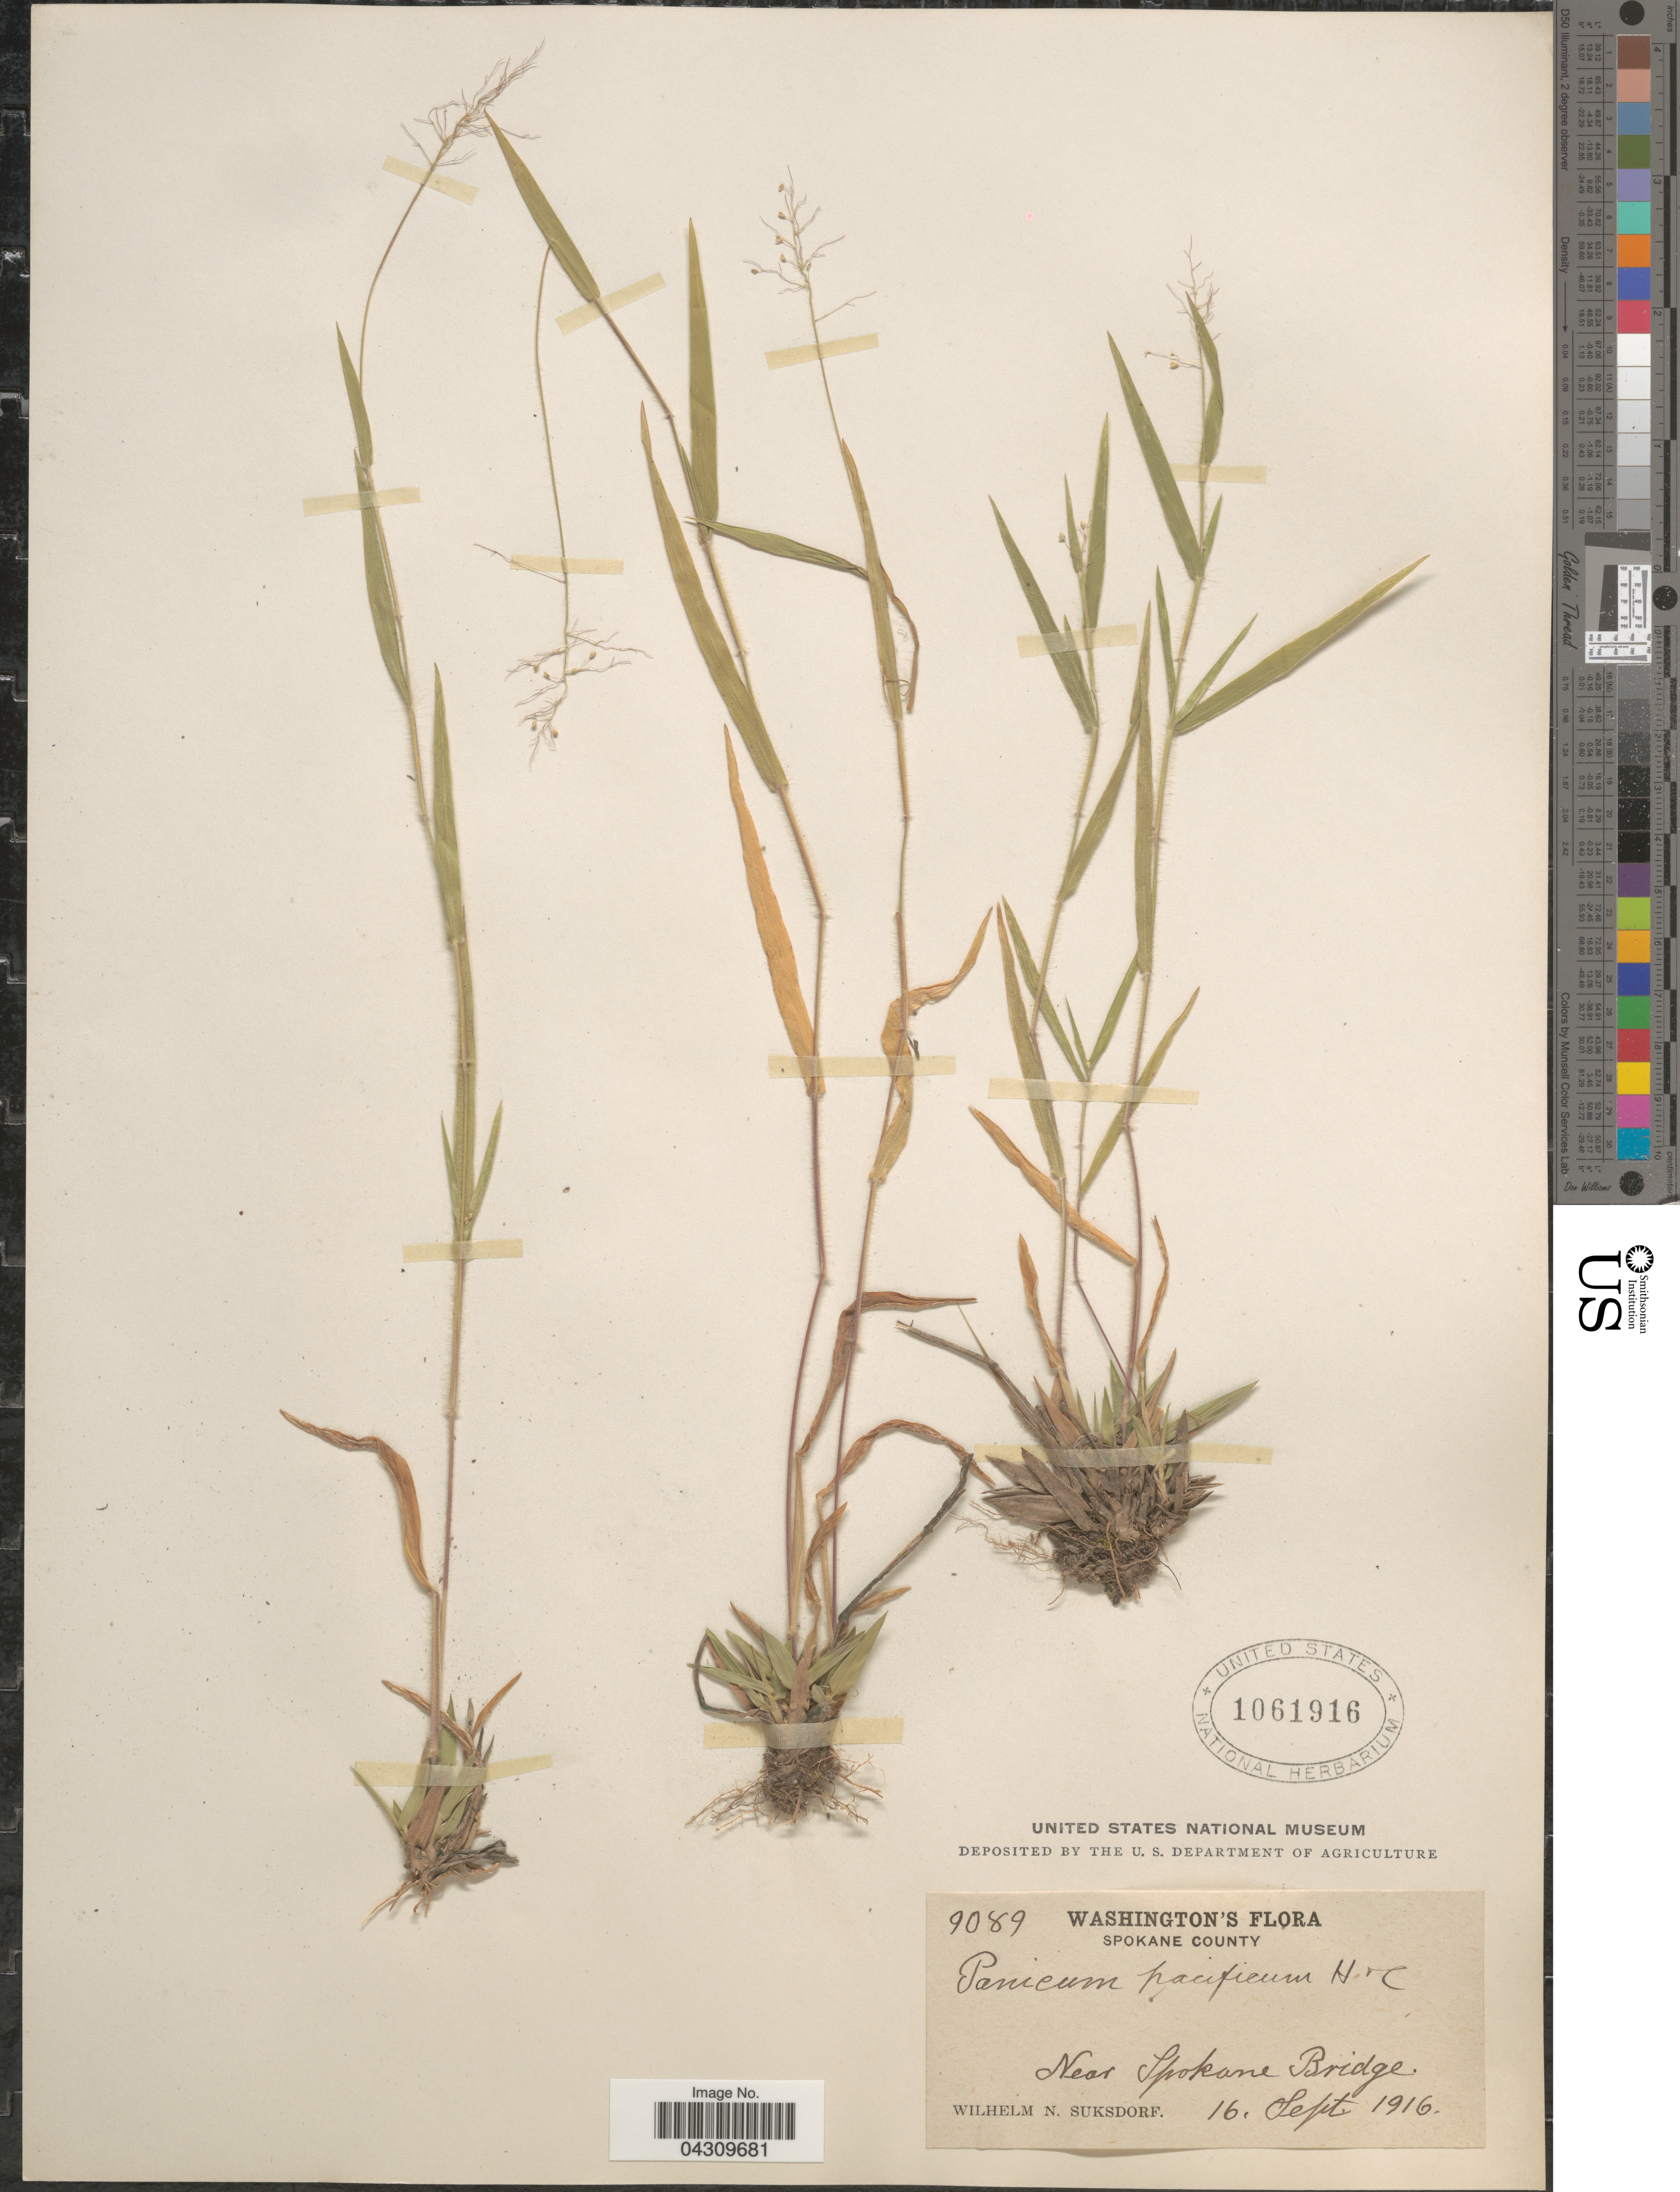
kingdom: Plantae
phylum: Tracheophyta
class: Liliopsida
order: Poales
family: Poaceae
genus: Dichanthelium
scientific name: Dichanthelium acuminatum var. acuminatum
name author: (Sw.) Gould & C.A. Clark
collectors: W. N. Suksdorf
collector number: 9089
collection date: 1916-09-16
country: United States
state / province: Washington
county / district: Spokane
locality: Spokane County. Near Spokane Bridge.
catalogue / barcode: US 1061916